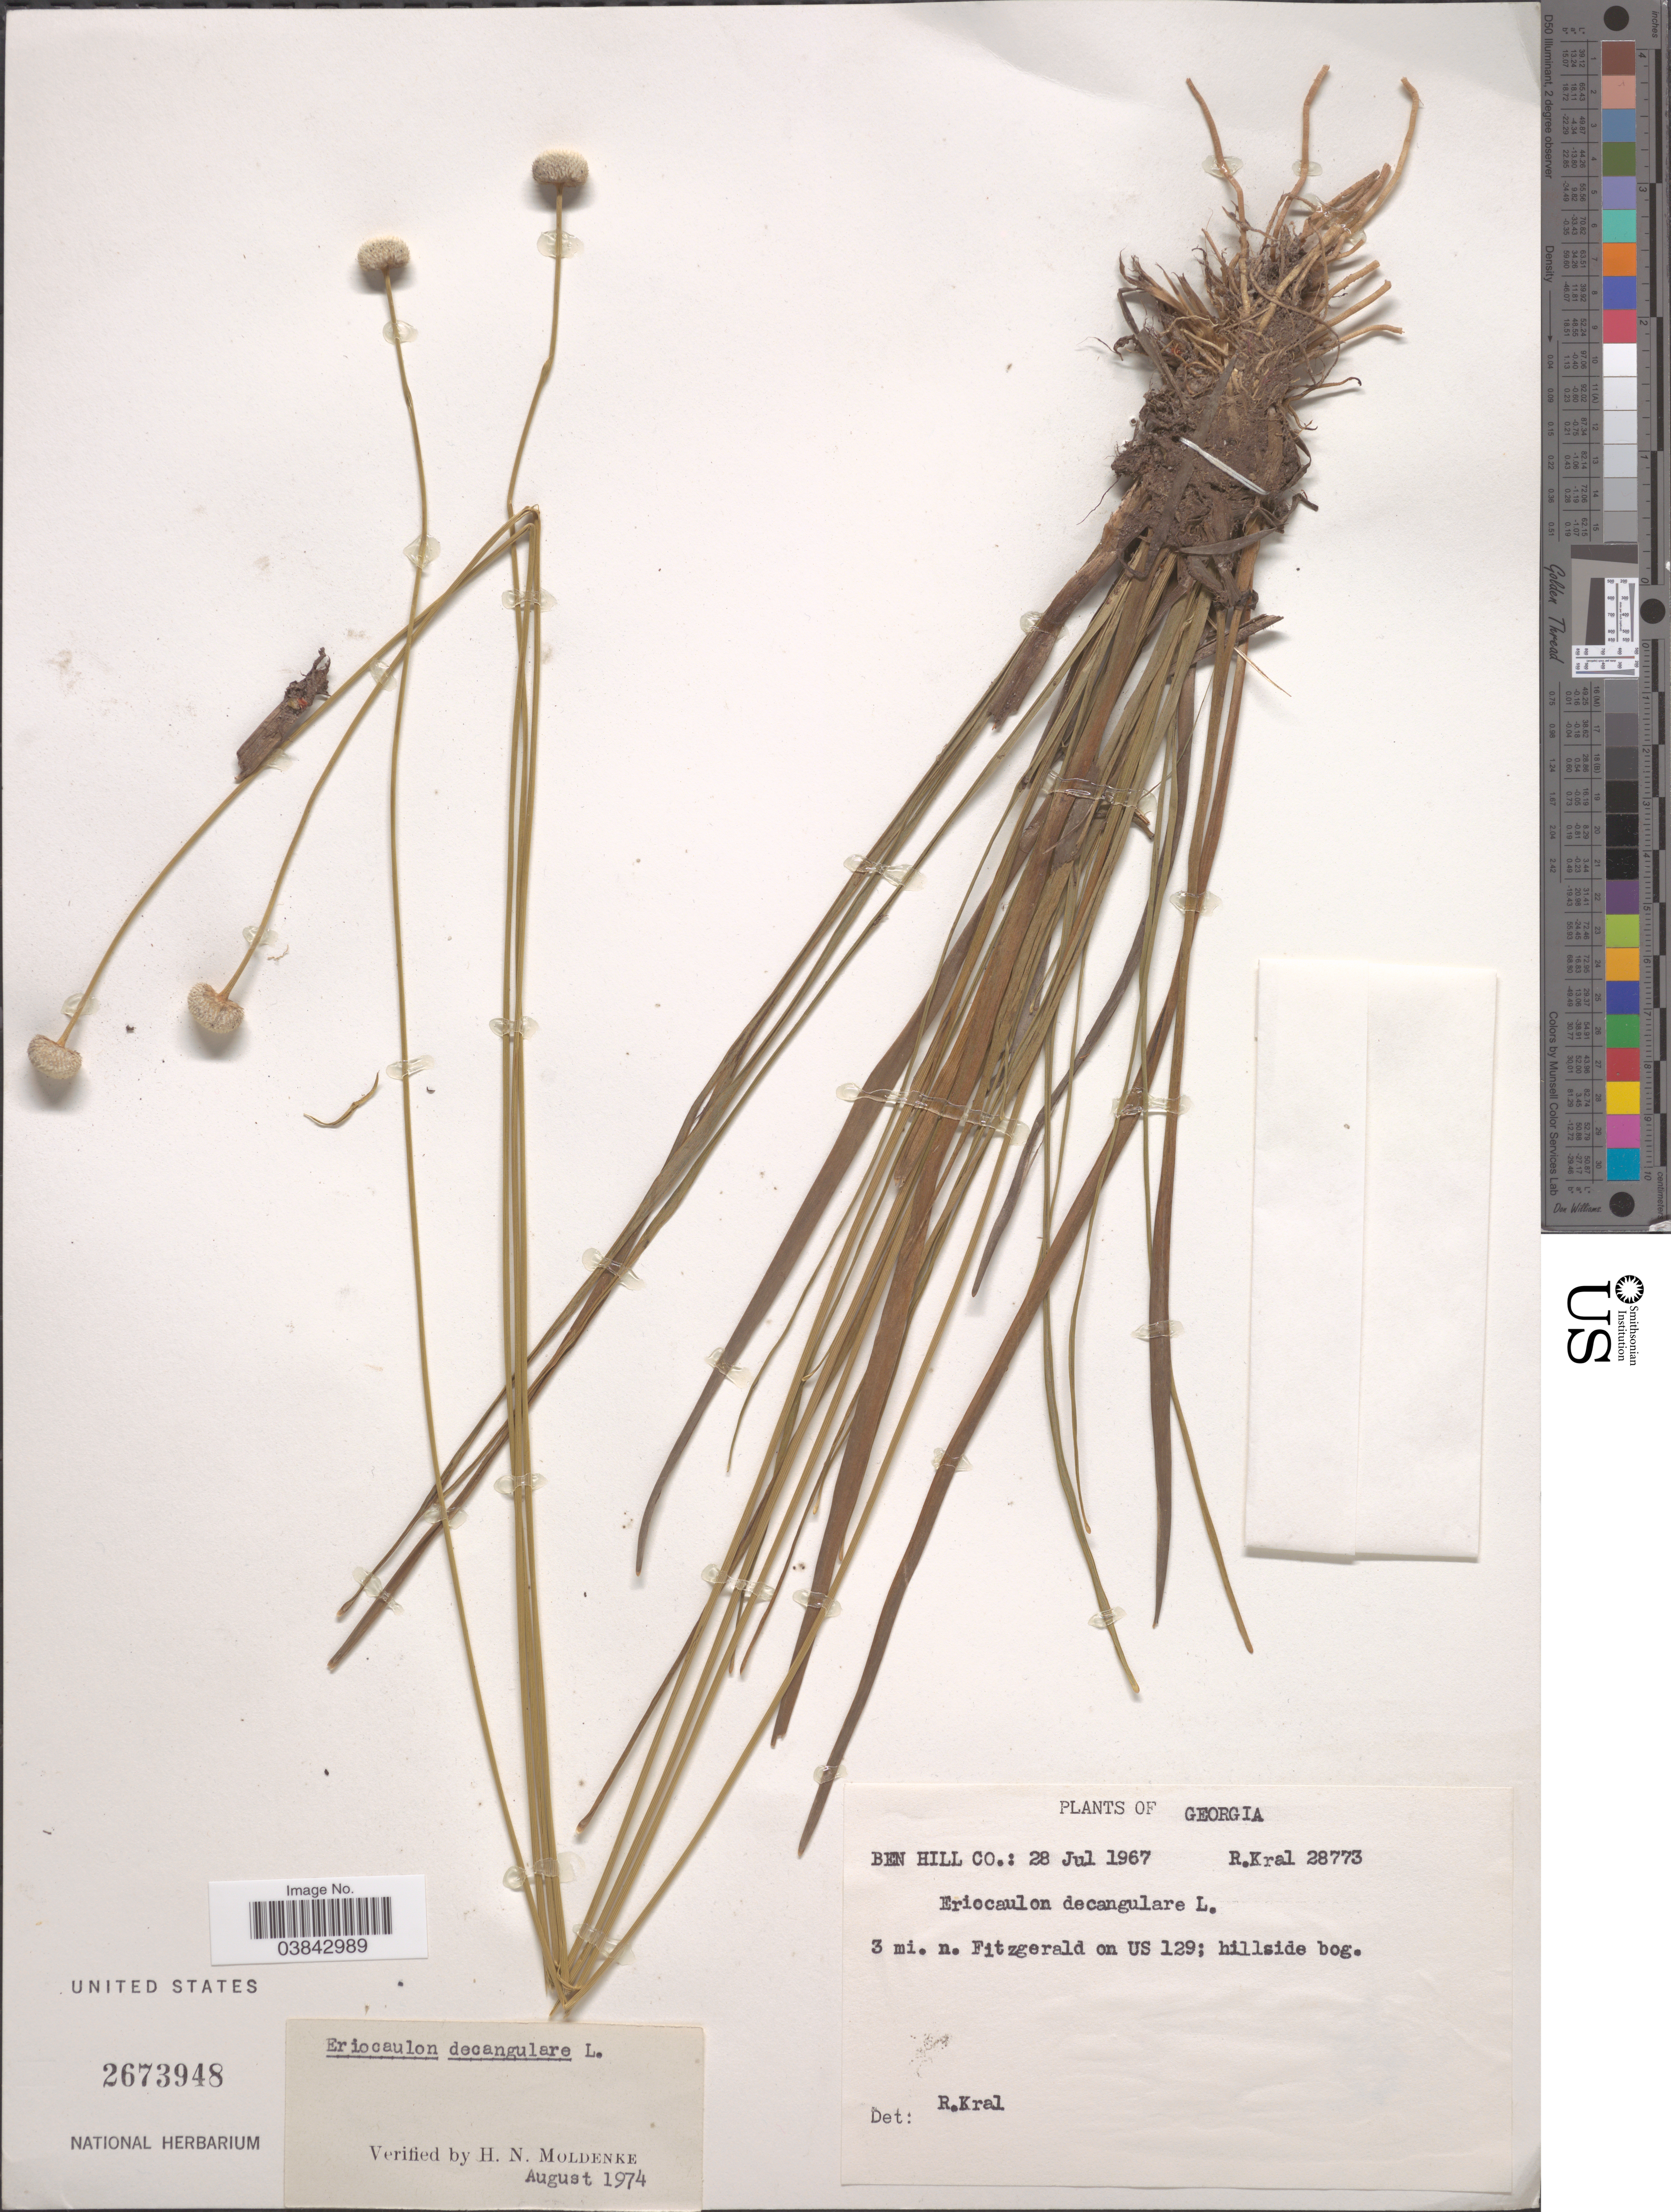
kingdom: Plantae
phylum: Tracheophyta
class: Liliopsida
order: Poales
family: Eriocaulaceae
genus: Eriocaulon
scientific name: Eriocaulon decangulare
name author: L.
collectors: R. Kral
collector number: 28773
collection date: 1967-07-28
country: United States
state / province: Georgia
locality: Ben Hill Co. 3 mi. n. Fitzgerald on US 129; hillside bog.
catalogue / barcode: US 2673948